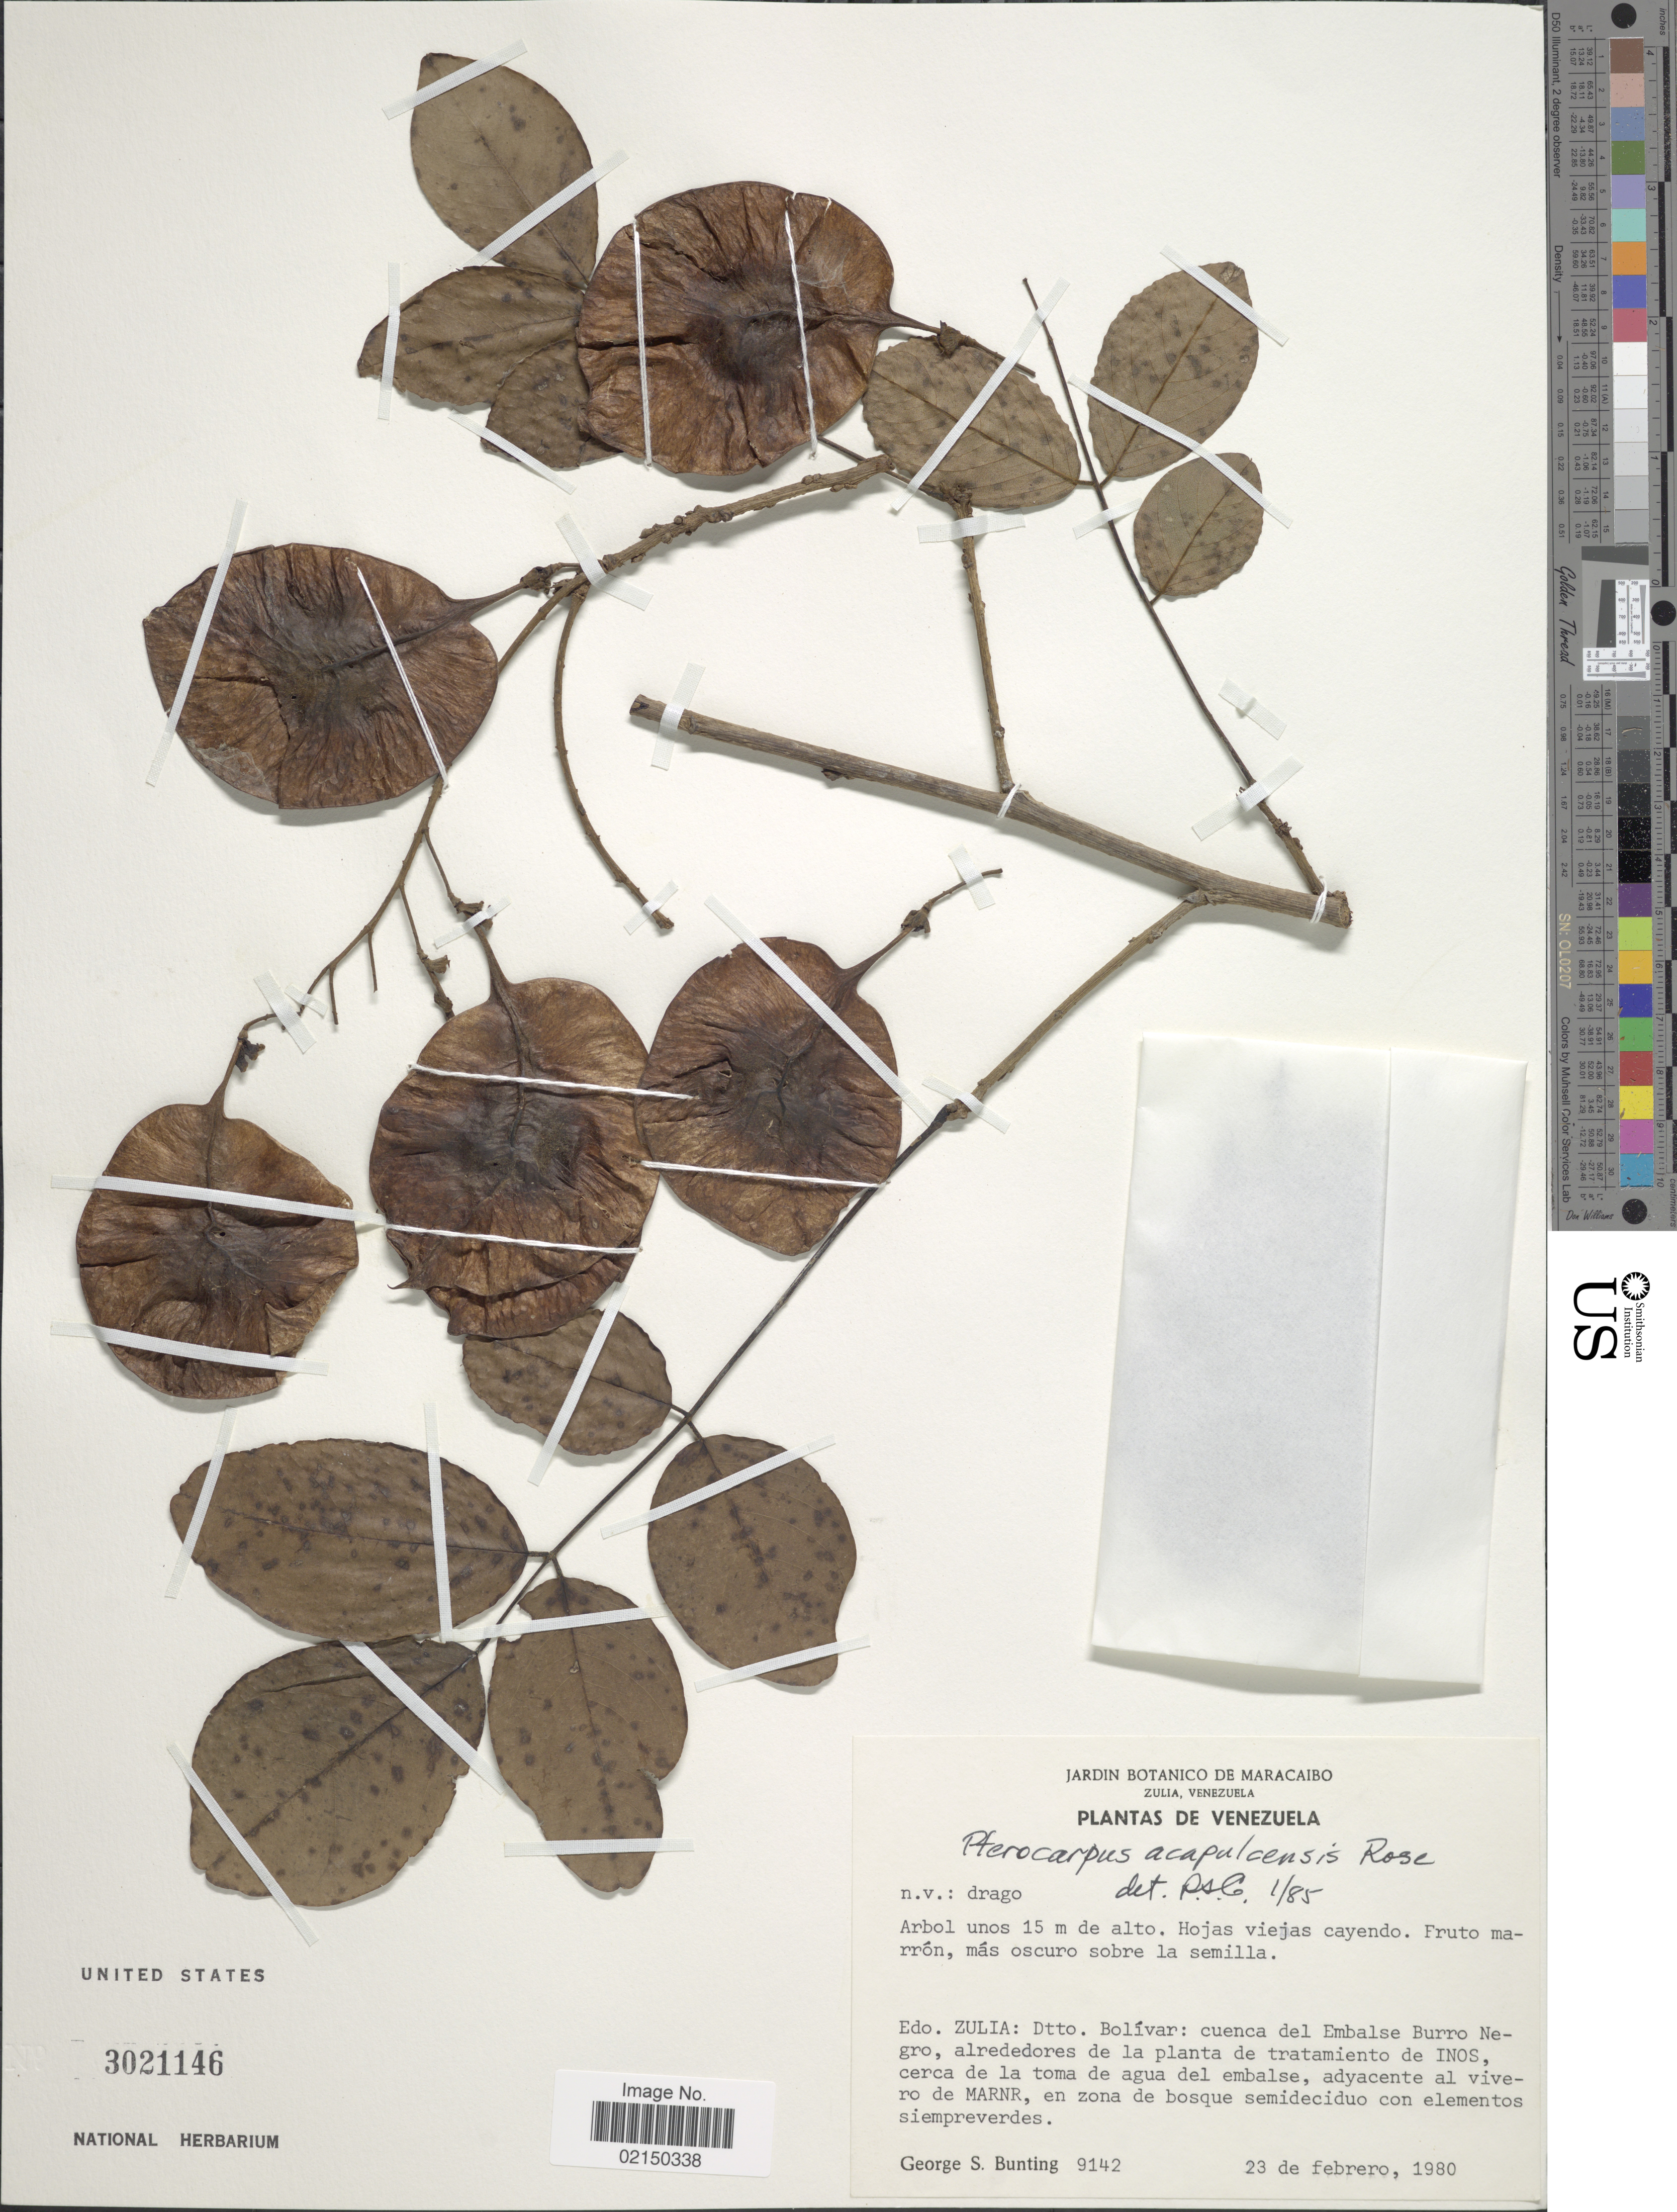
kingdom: Plantae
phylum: Tracheophyta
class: Magnoliopsida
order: Fabales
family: Fabaceae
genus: Pterocarpus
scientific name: Pterocarpus acapulcensis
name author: Rose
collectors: G. S. Bunting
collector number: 9142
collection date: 1980-02-23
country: Venezuela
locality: Edo. Zulia: Dtto. Bolivar: cuenca del Embalse Burro Negro, alrededores de la planta de tratamiento de INOS, cerca de la toma de agua del embalse, adyacente al vivero de MARNR, en zona de bosque semideciduo con elementos siempreverdes.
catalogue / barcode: US 3021146